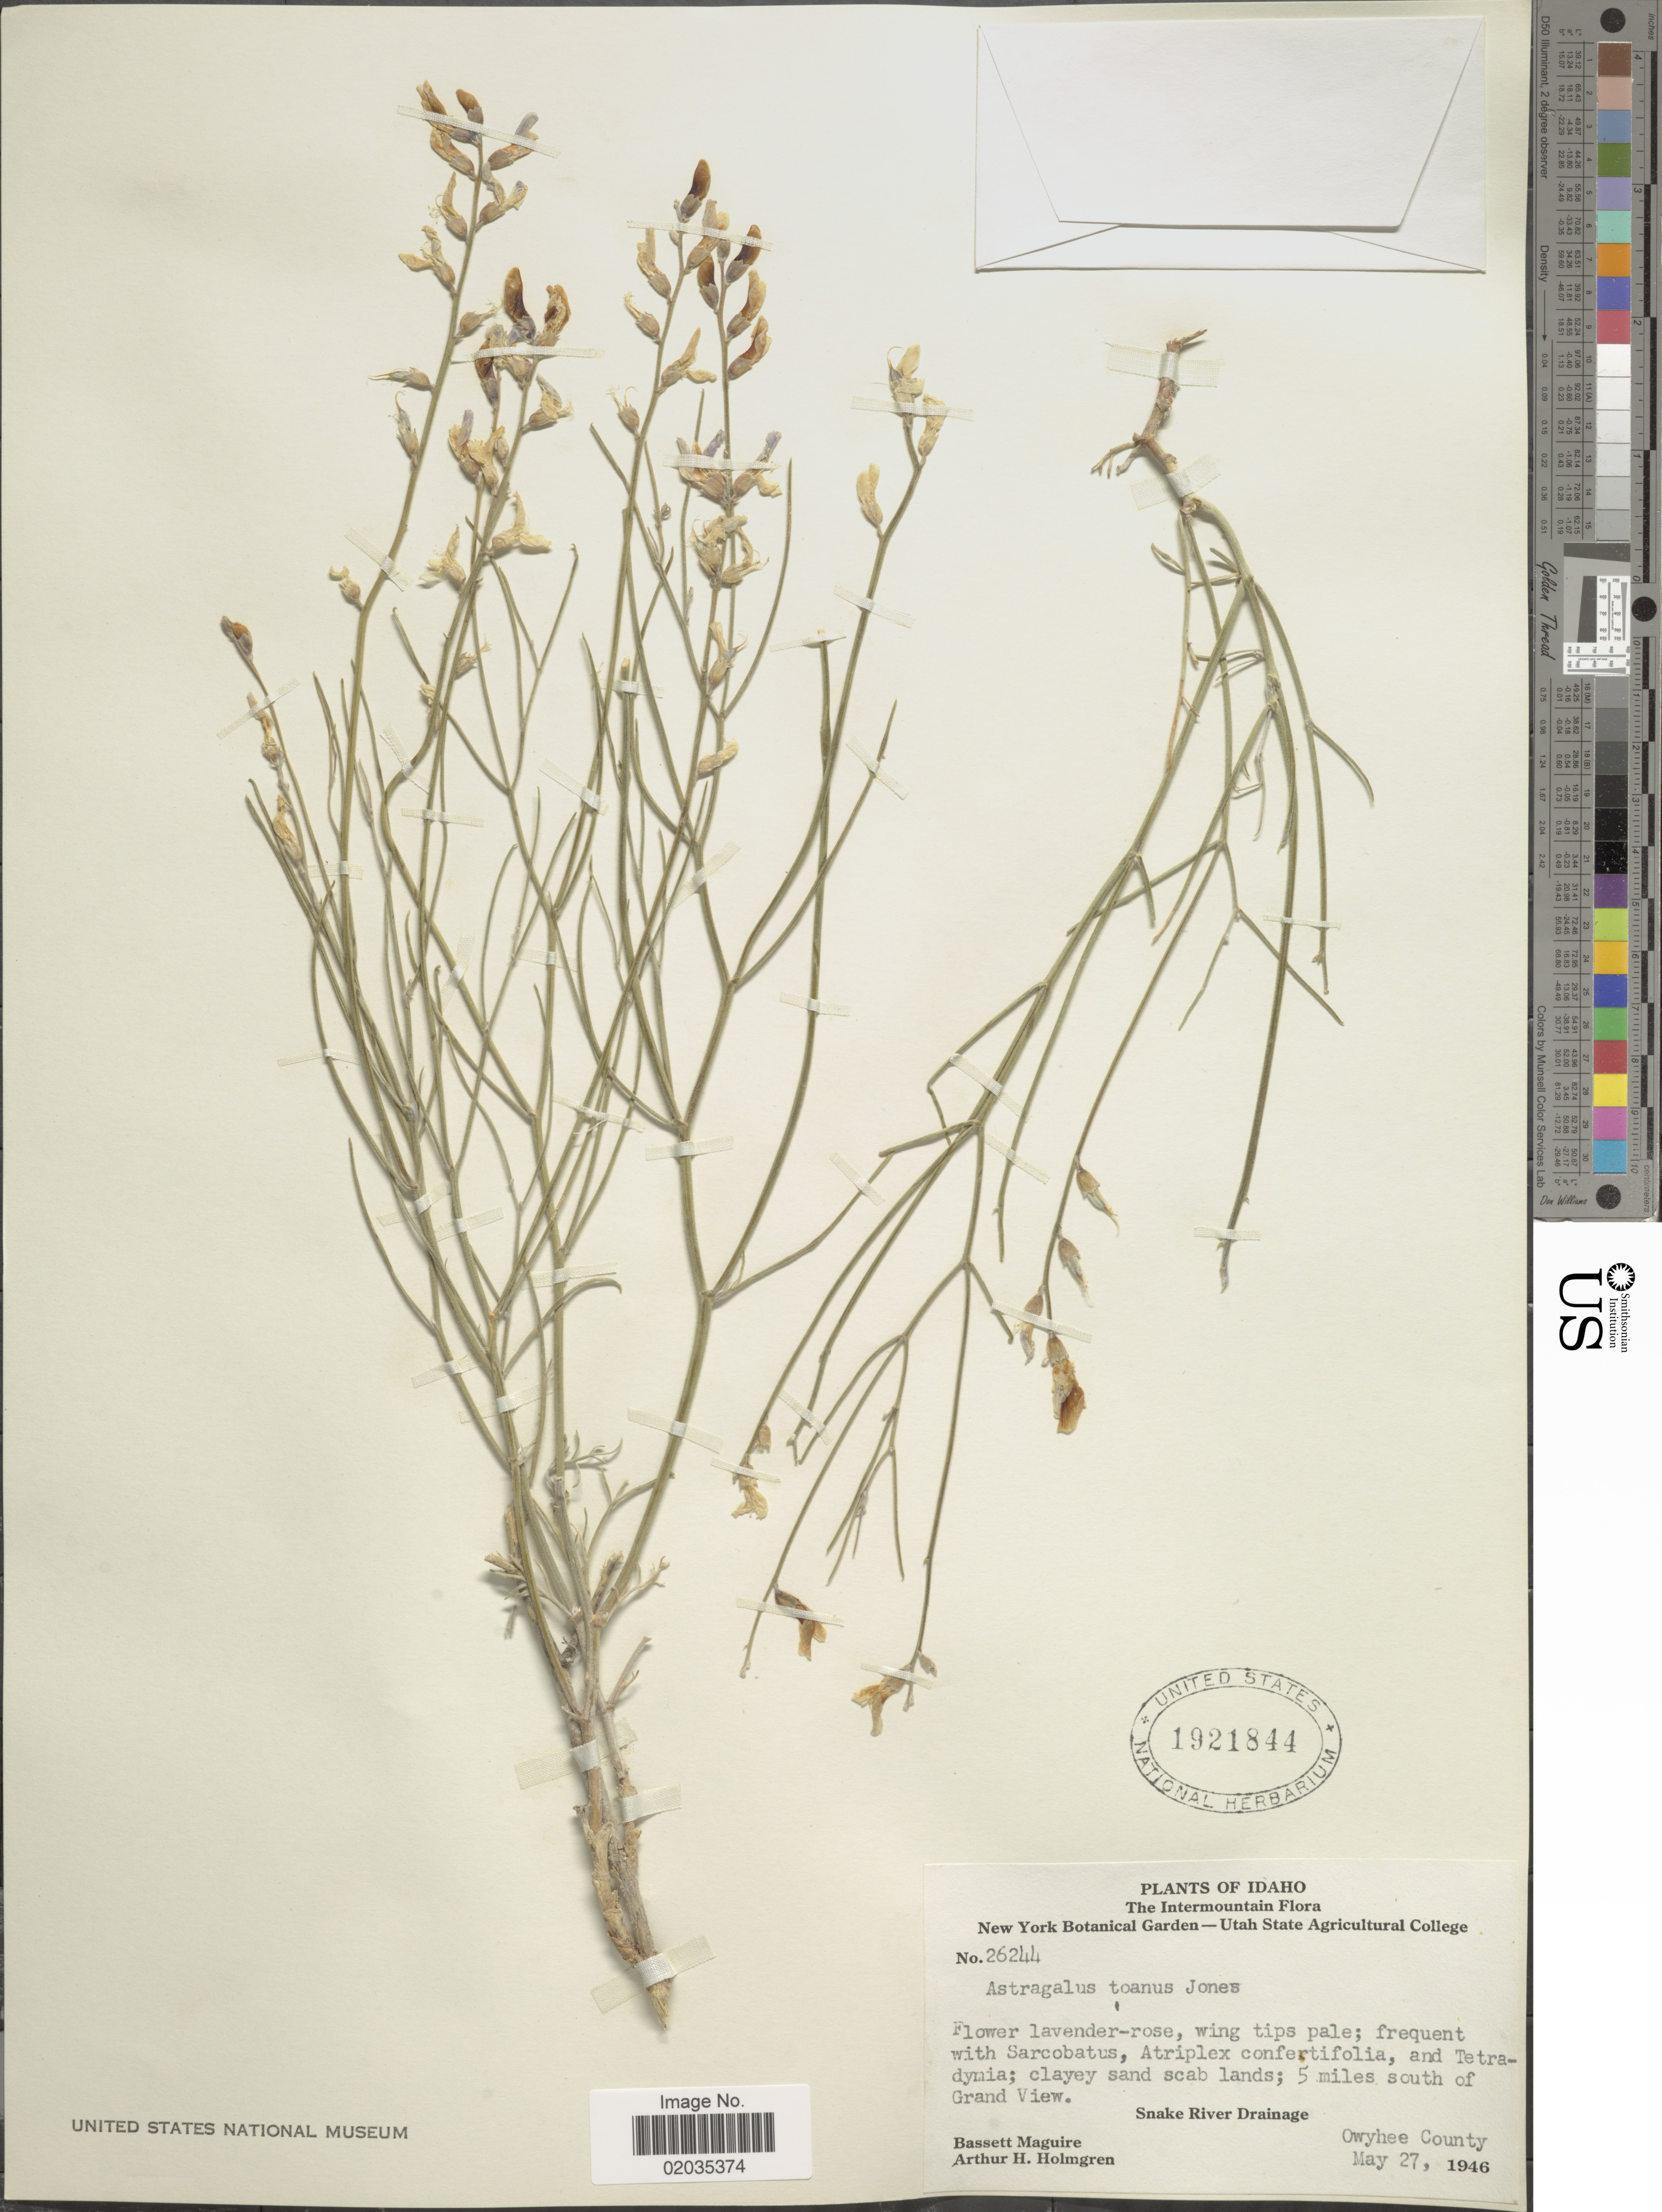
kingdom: Plantae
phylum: Tracheophyta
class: Magnoliopsida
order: Fabales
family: Fabaceae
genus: Astragalus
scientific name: Astragalus toanus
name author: M.E. Jones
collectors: B. Maguire & A. H. Holmgren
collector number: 26244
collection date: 1946-05-27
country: United States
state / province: Idaho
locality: Intermountain. 5 miles south of Grand View. Snake River Drainage. Owyhee County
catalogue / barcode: US 1921844